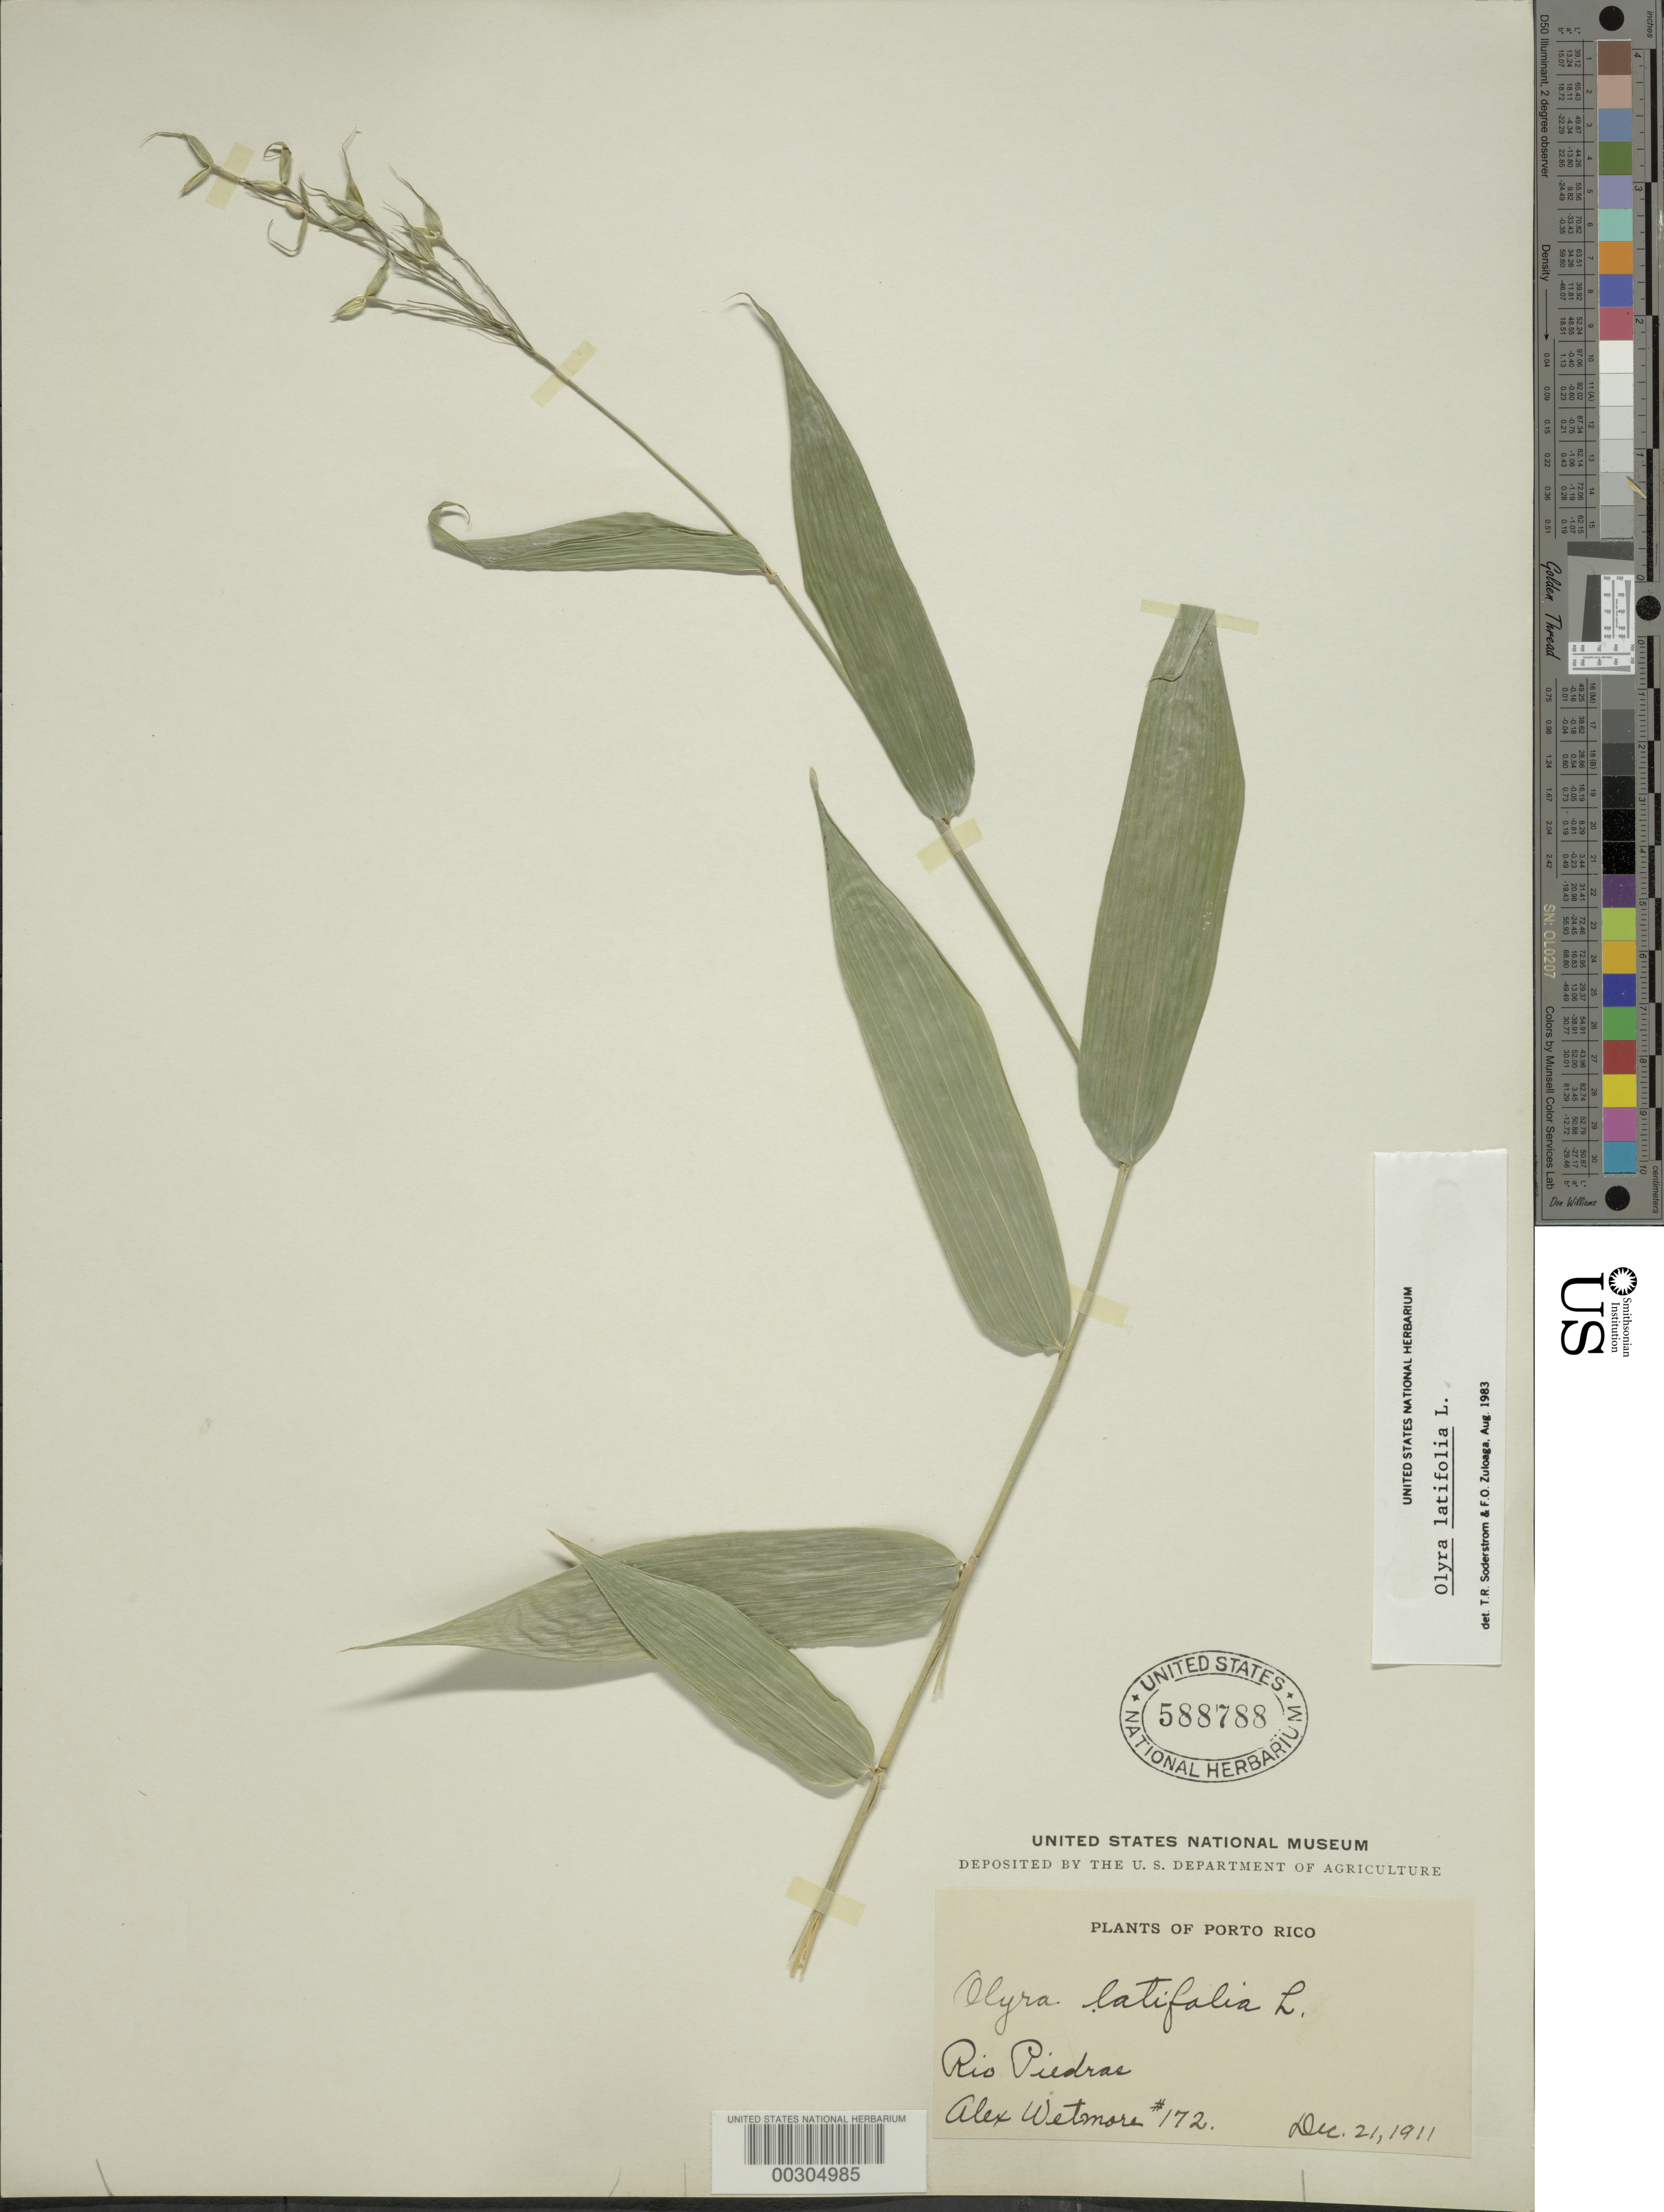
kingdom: Plantae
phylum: Tracheophyta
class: Liliopsida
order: Poales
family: Poaceae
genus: Olyra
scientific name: Olyra latifolia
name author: L.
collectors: A. Wetmore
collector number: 172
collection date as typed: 21 Dec 1911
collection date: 1911-12-21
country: Puerto Rico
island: Greater Antilles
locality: Rio piedras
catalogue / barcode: US 588788